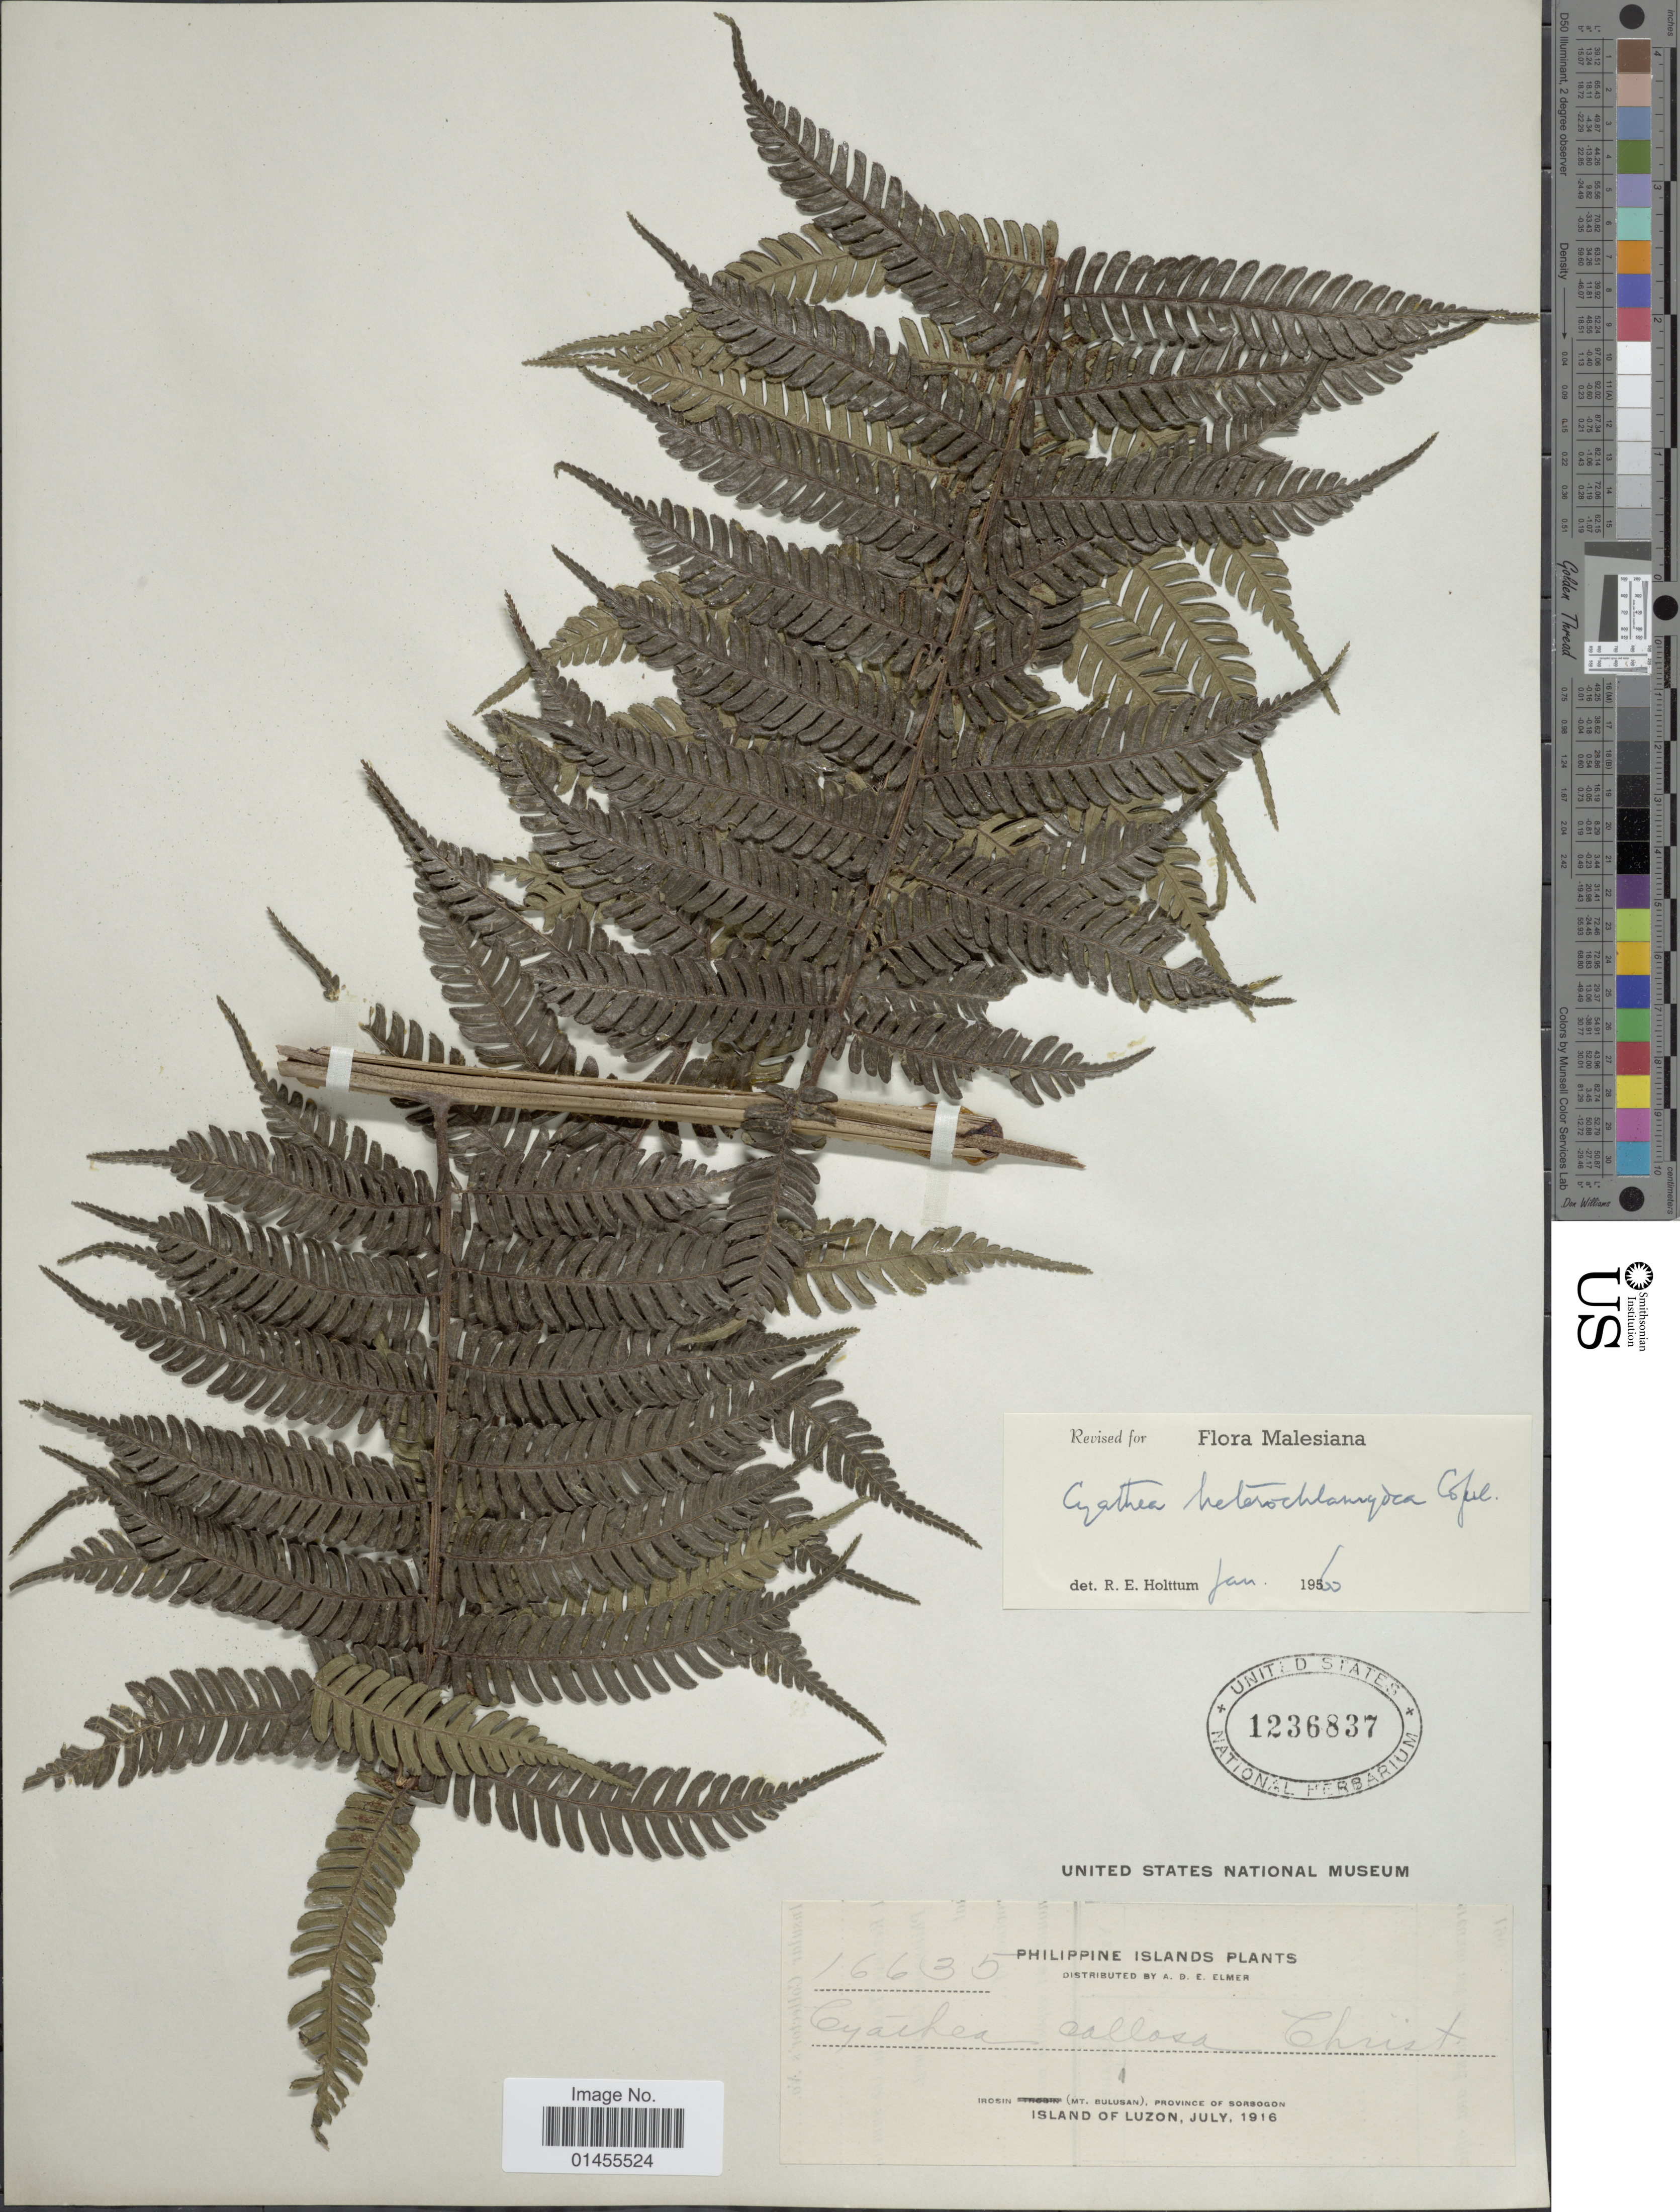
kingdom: Plantae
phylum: Tracheophyta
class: Polypodiopsida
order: Cyatheales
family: Cyatheaceae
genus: Alsophila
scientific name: Alsophila heterochlamydea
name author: (Copel.) R.M. Tryon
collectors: A. D. E. Elmer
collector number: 16635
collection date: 1916-07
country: Philippines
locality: Philippines Islands. Irosin (Mt. Bulusa), Province of Sorsogon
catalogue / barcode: US 1236837